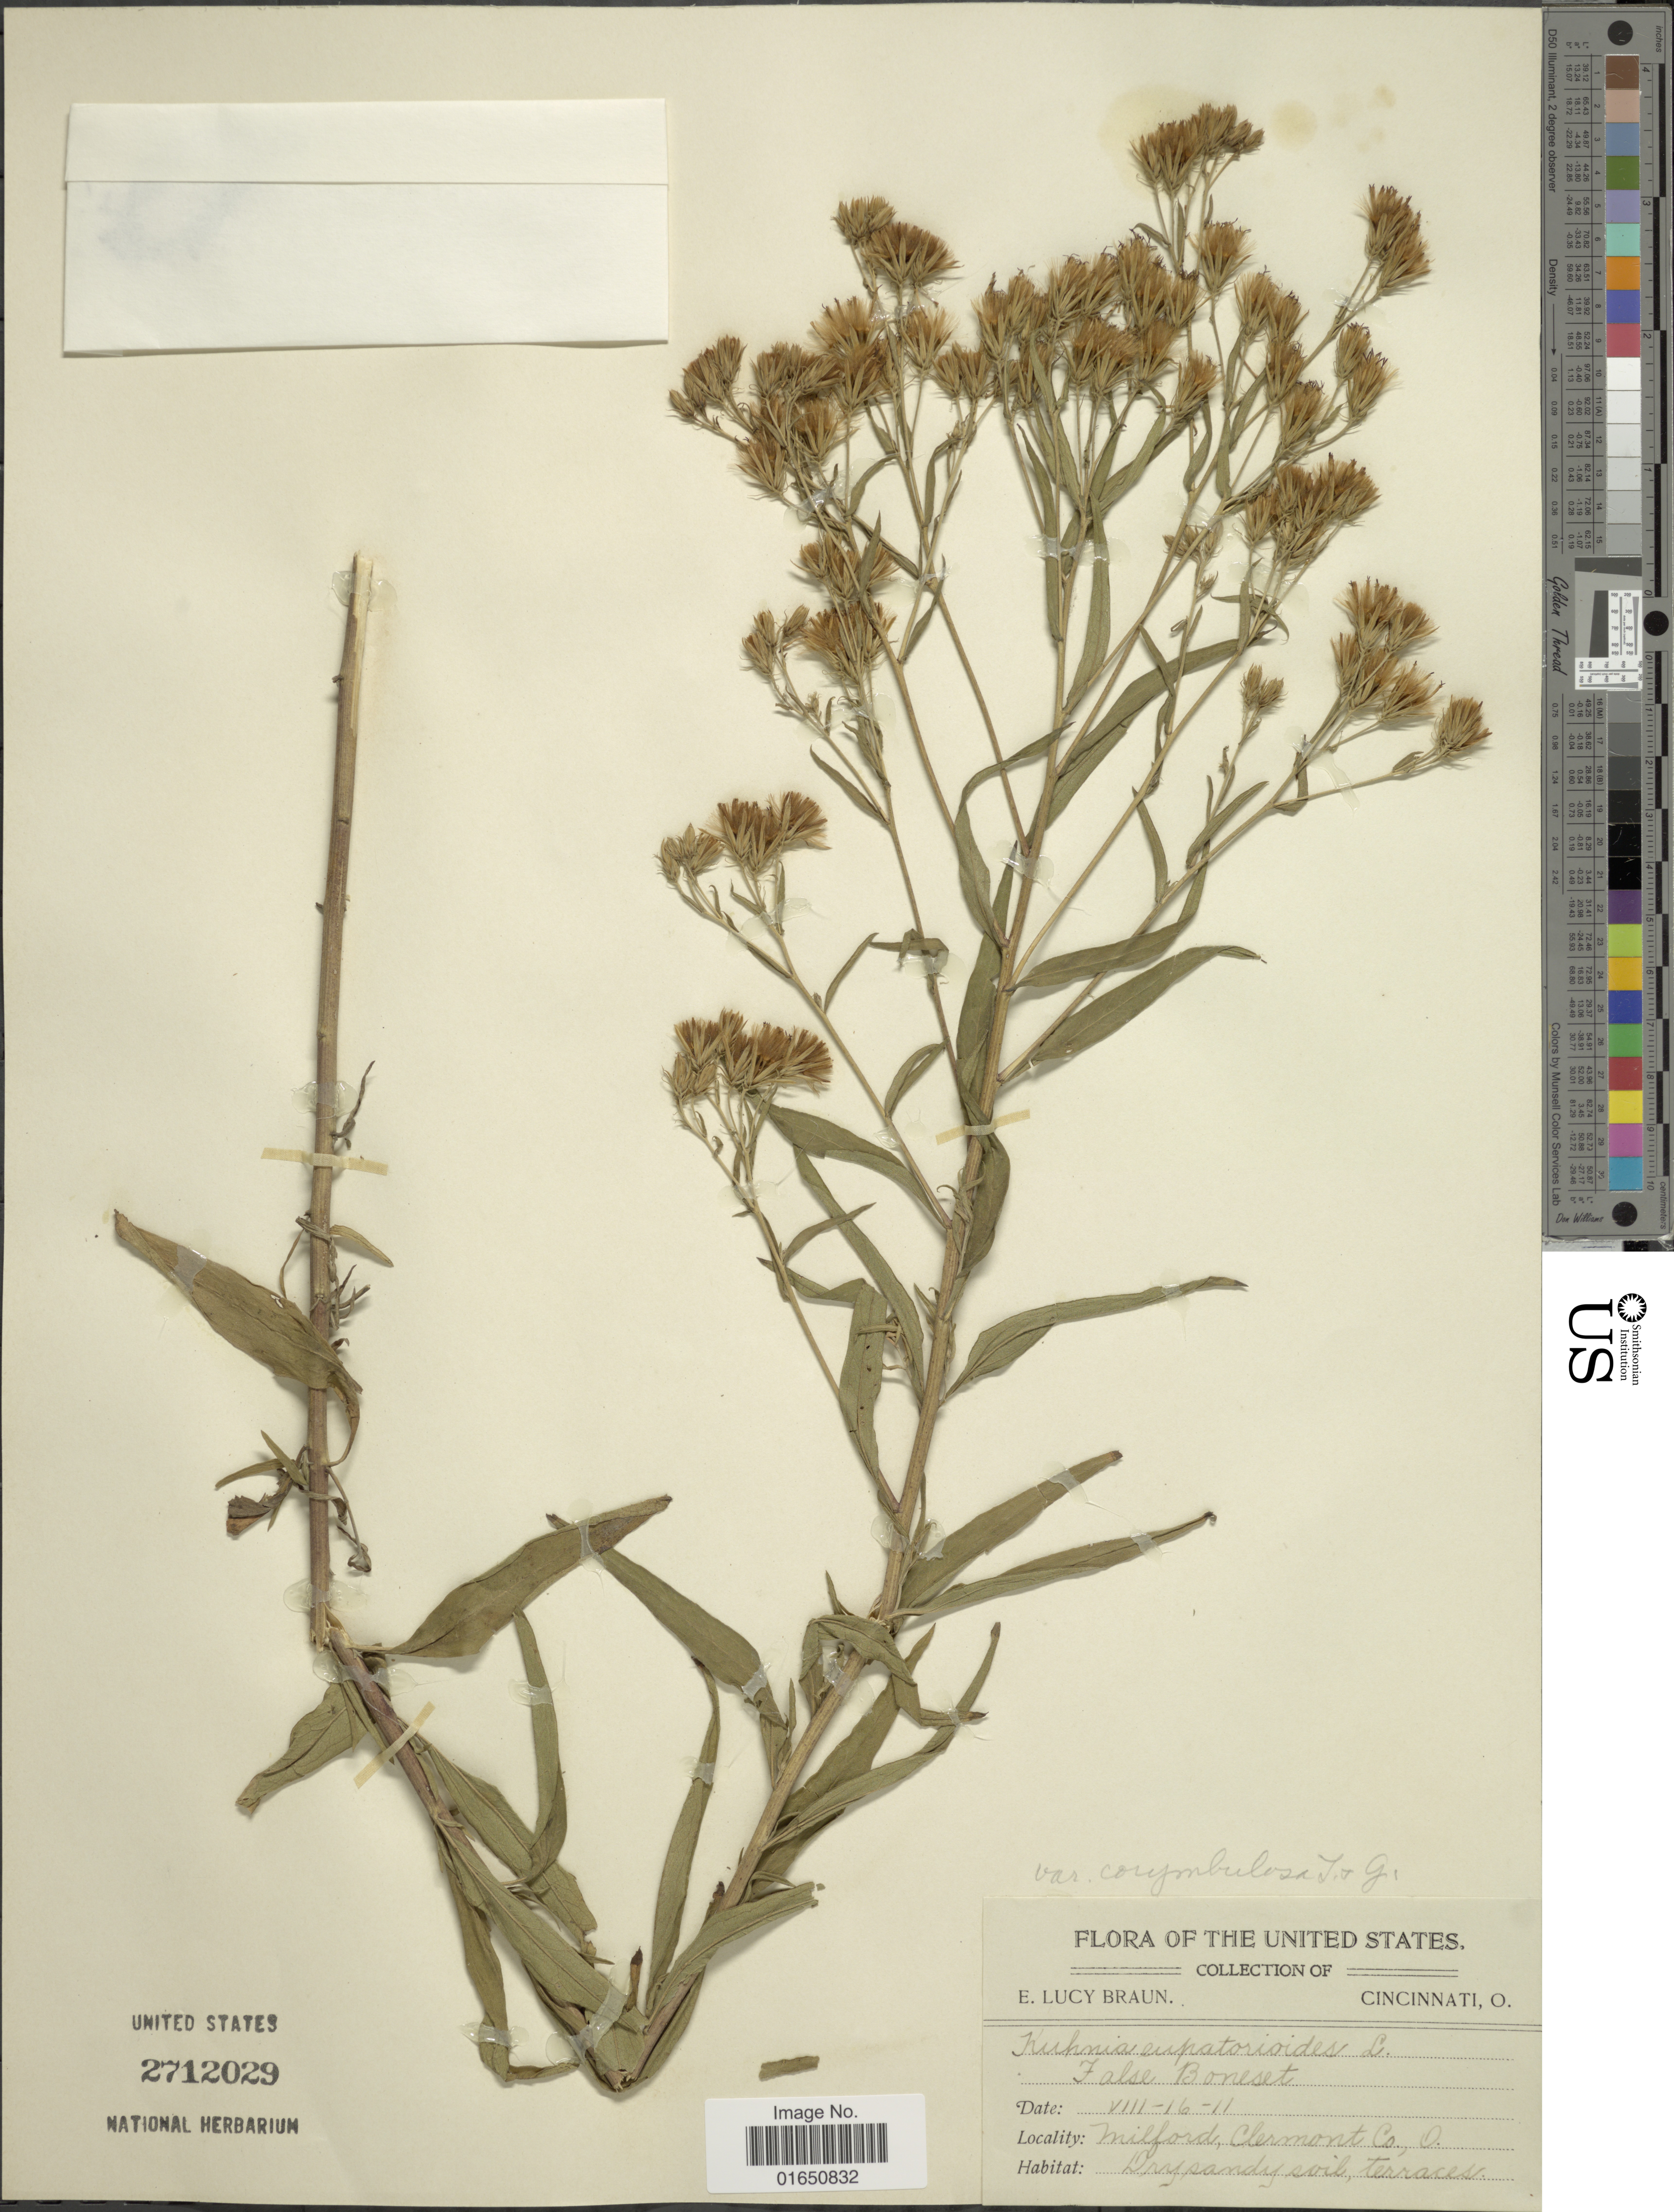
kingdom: Plantae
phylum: Tracheophyta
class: Magnoliopsida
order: Asterales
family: Asteraceae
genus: Brickellia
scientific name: Brickellia eupatorioides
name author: (L.) Shinners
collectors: E. L. Braun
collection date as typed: Transcribed d/m/y: 16/8/11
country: United States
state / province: Ohio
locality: Milford, Clermont Co., O.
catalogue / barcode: US 2712029